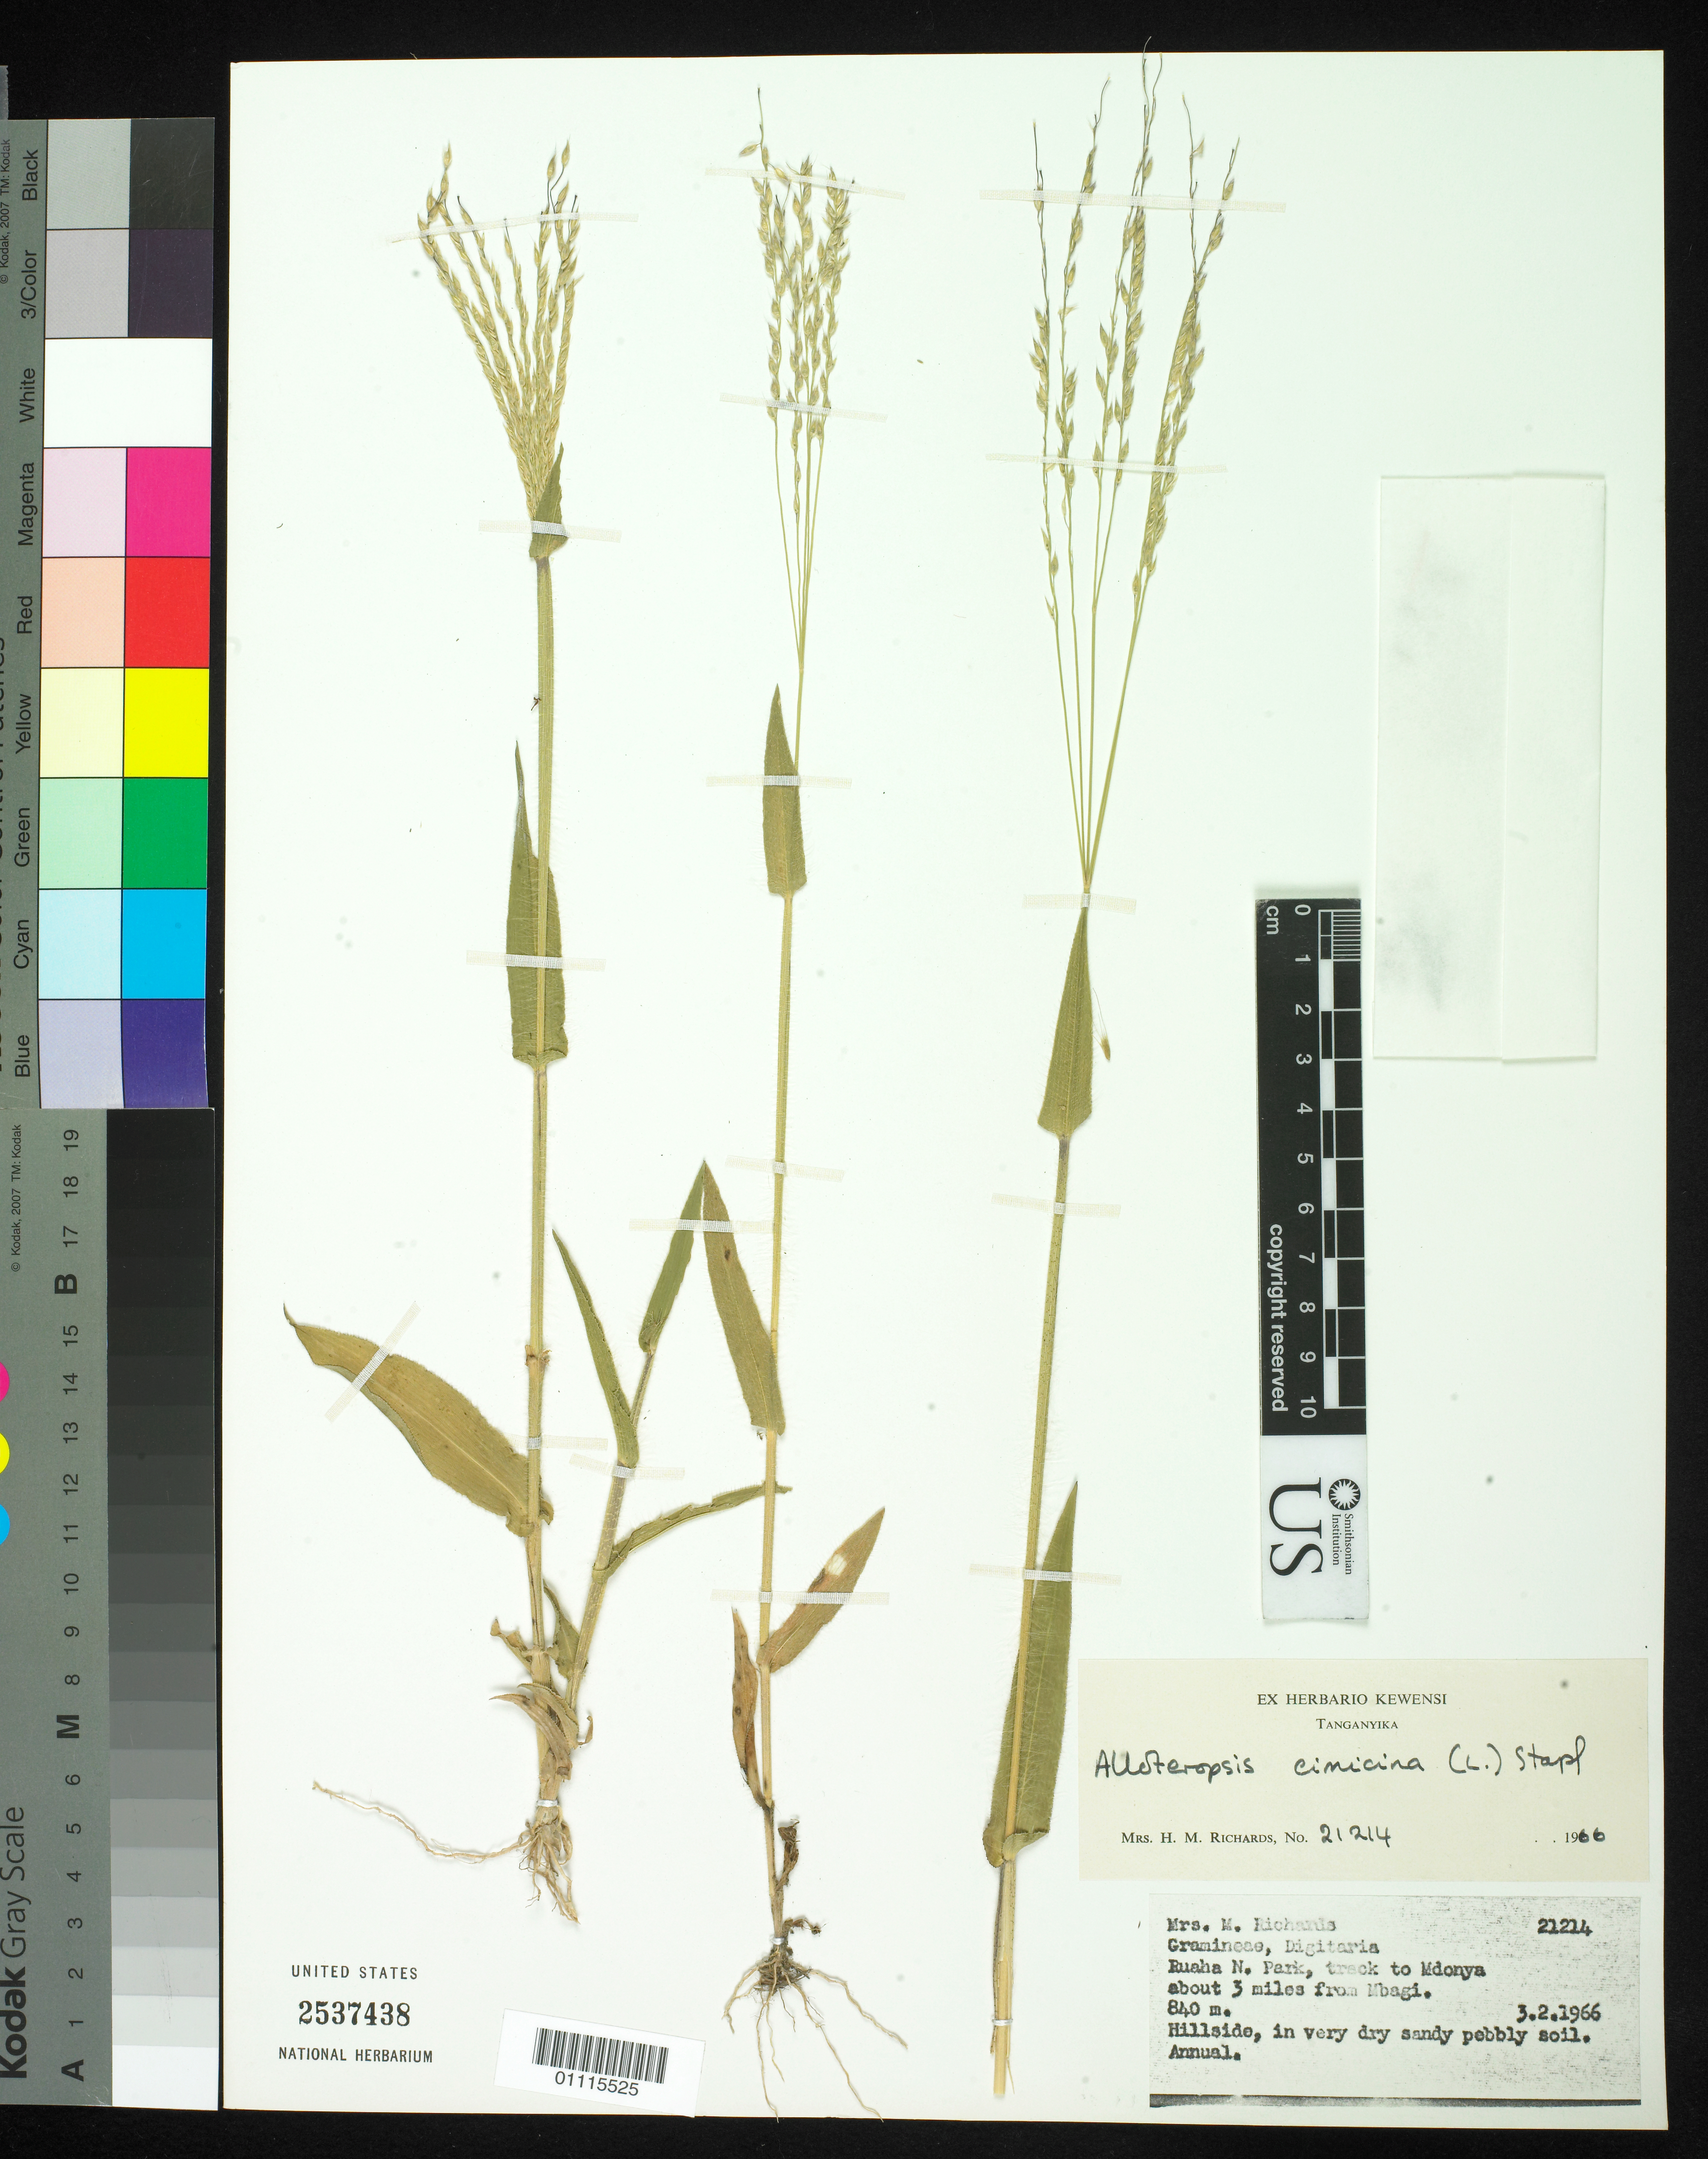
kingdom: Plantae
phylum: Tracheophyta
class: Liliopsida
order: Poales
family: Poaceae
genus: Alloteropsis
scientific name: Alloteropsis cimicina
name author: (L.) Stapf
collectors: H. Richards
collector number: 21214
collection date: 1966-02-03 or 1966-03-02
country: Tanzania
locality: Ruaha N. Park, treck to Mdonya about 3 mi. from Mbagi.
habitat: Hillside, in very dry sandy pebbly soil.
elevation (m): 840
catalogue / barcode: US 2537438